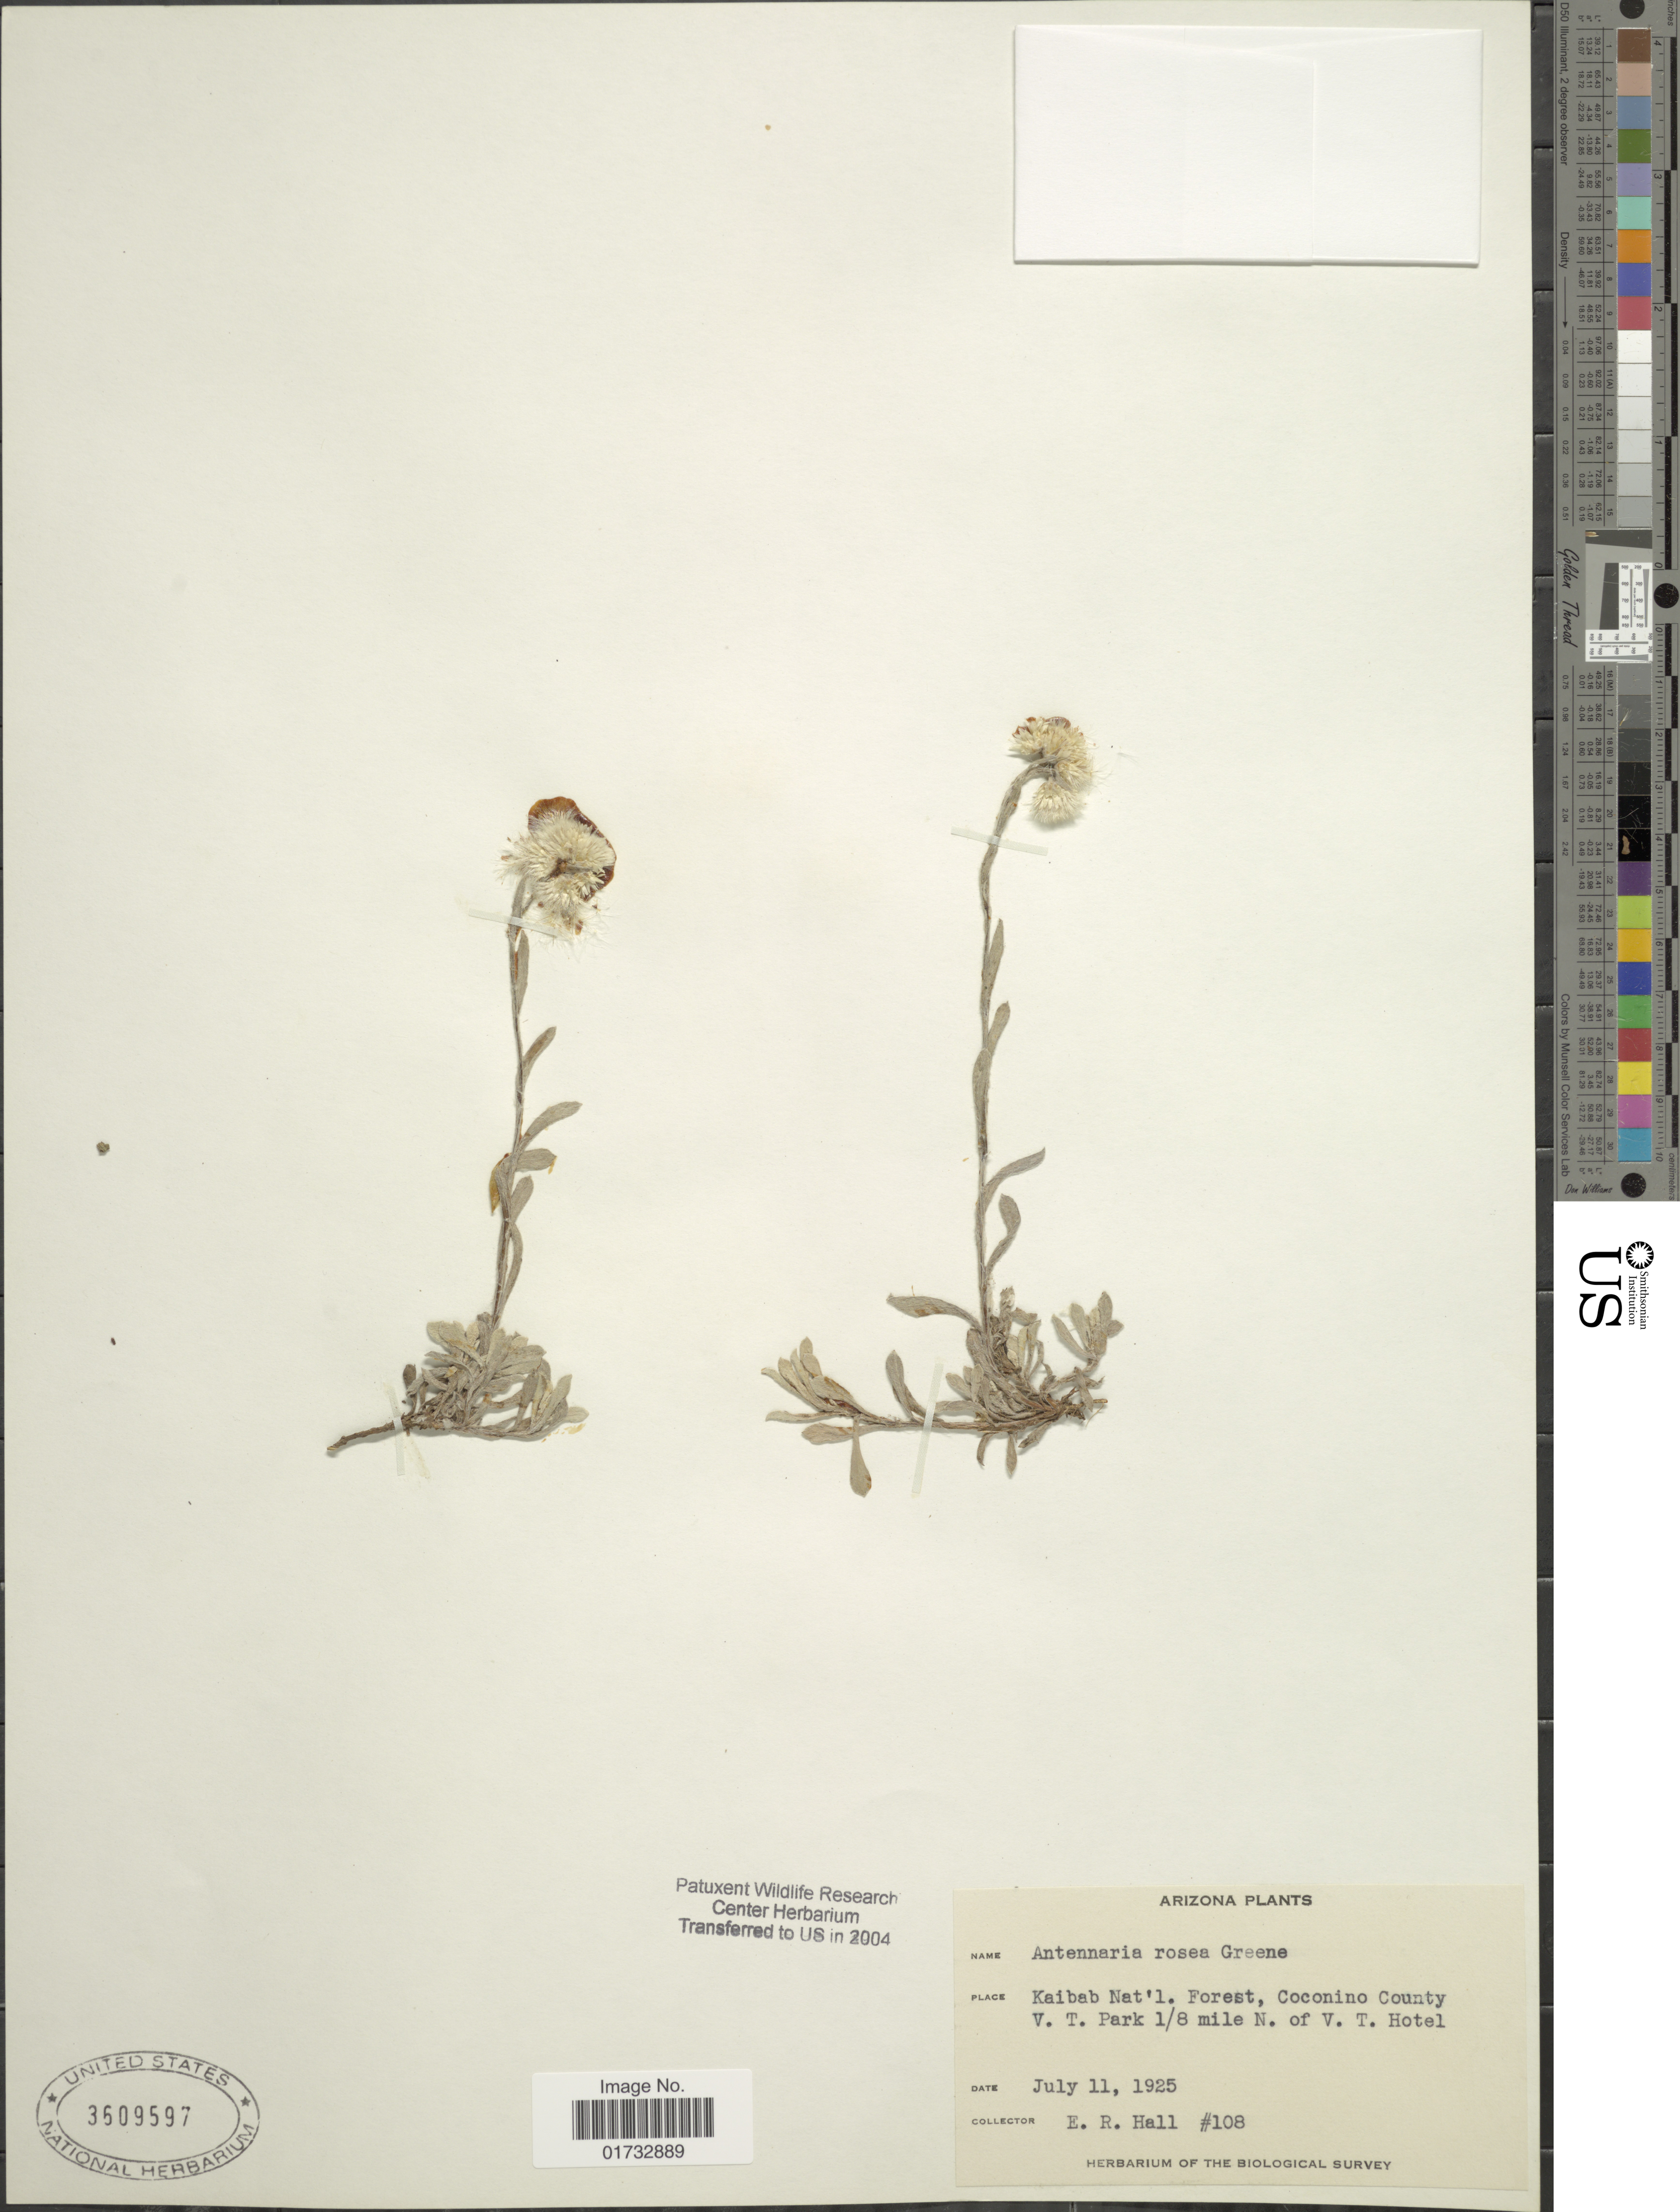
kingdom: Plantae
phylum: Tracheophyta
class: Magnoliopsida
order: Asterales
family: Asteraceae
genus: Antennaria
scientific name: Antennaria rosea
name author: Greene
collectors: E. Hall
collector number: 108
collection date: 1925-07-11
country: United States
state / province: Arizona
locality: Kaibab Nat'l. Forest, Coconino County V.T. Park 1/8 mile N. of V.T. Hotel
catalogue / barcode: US 3609597